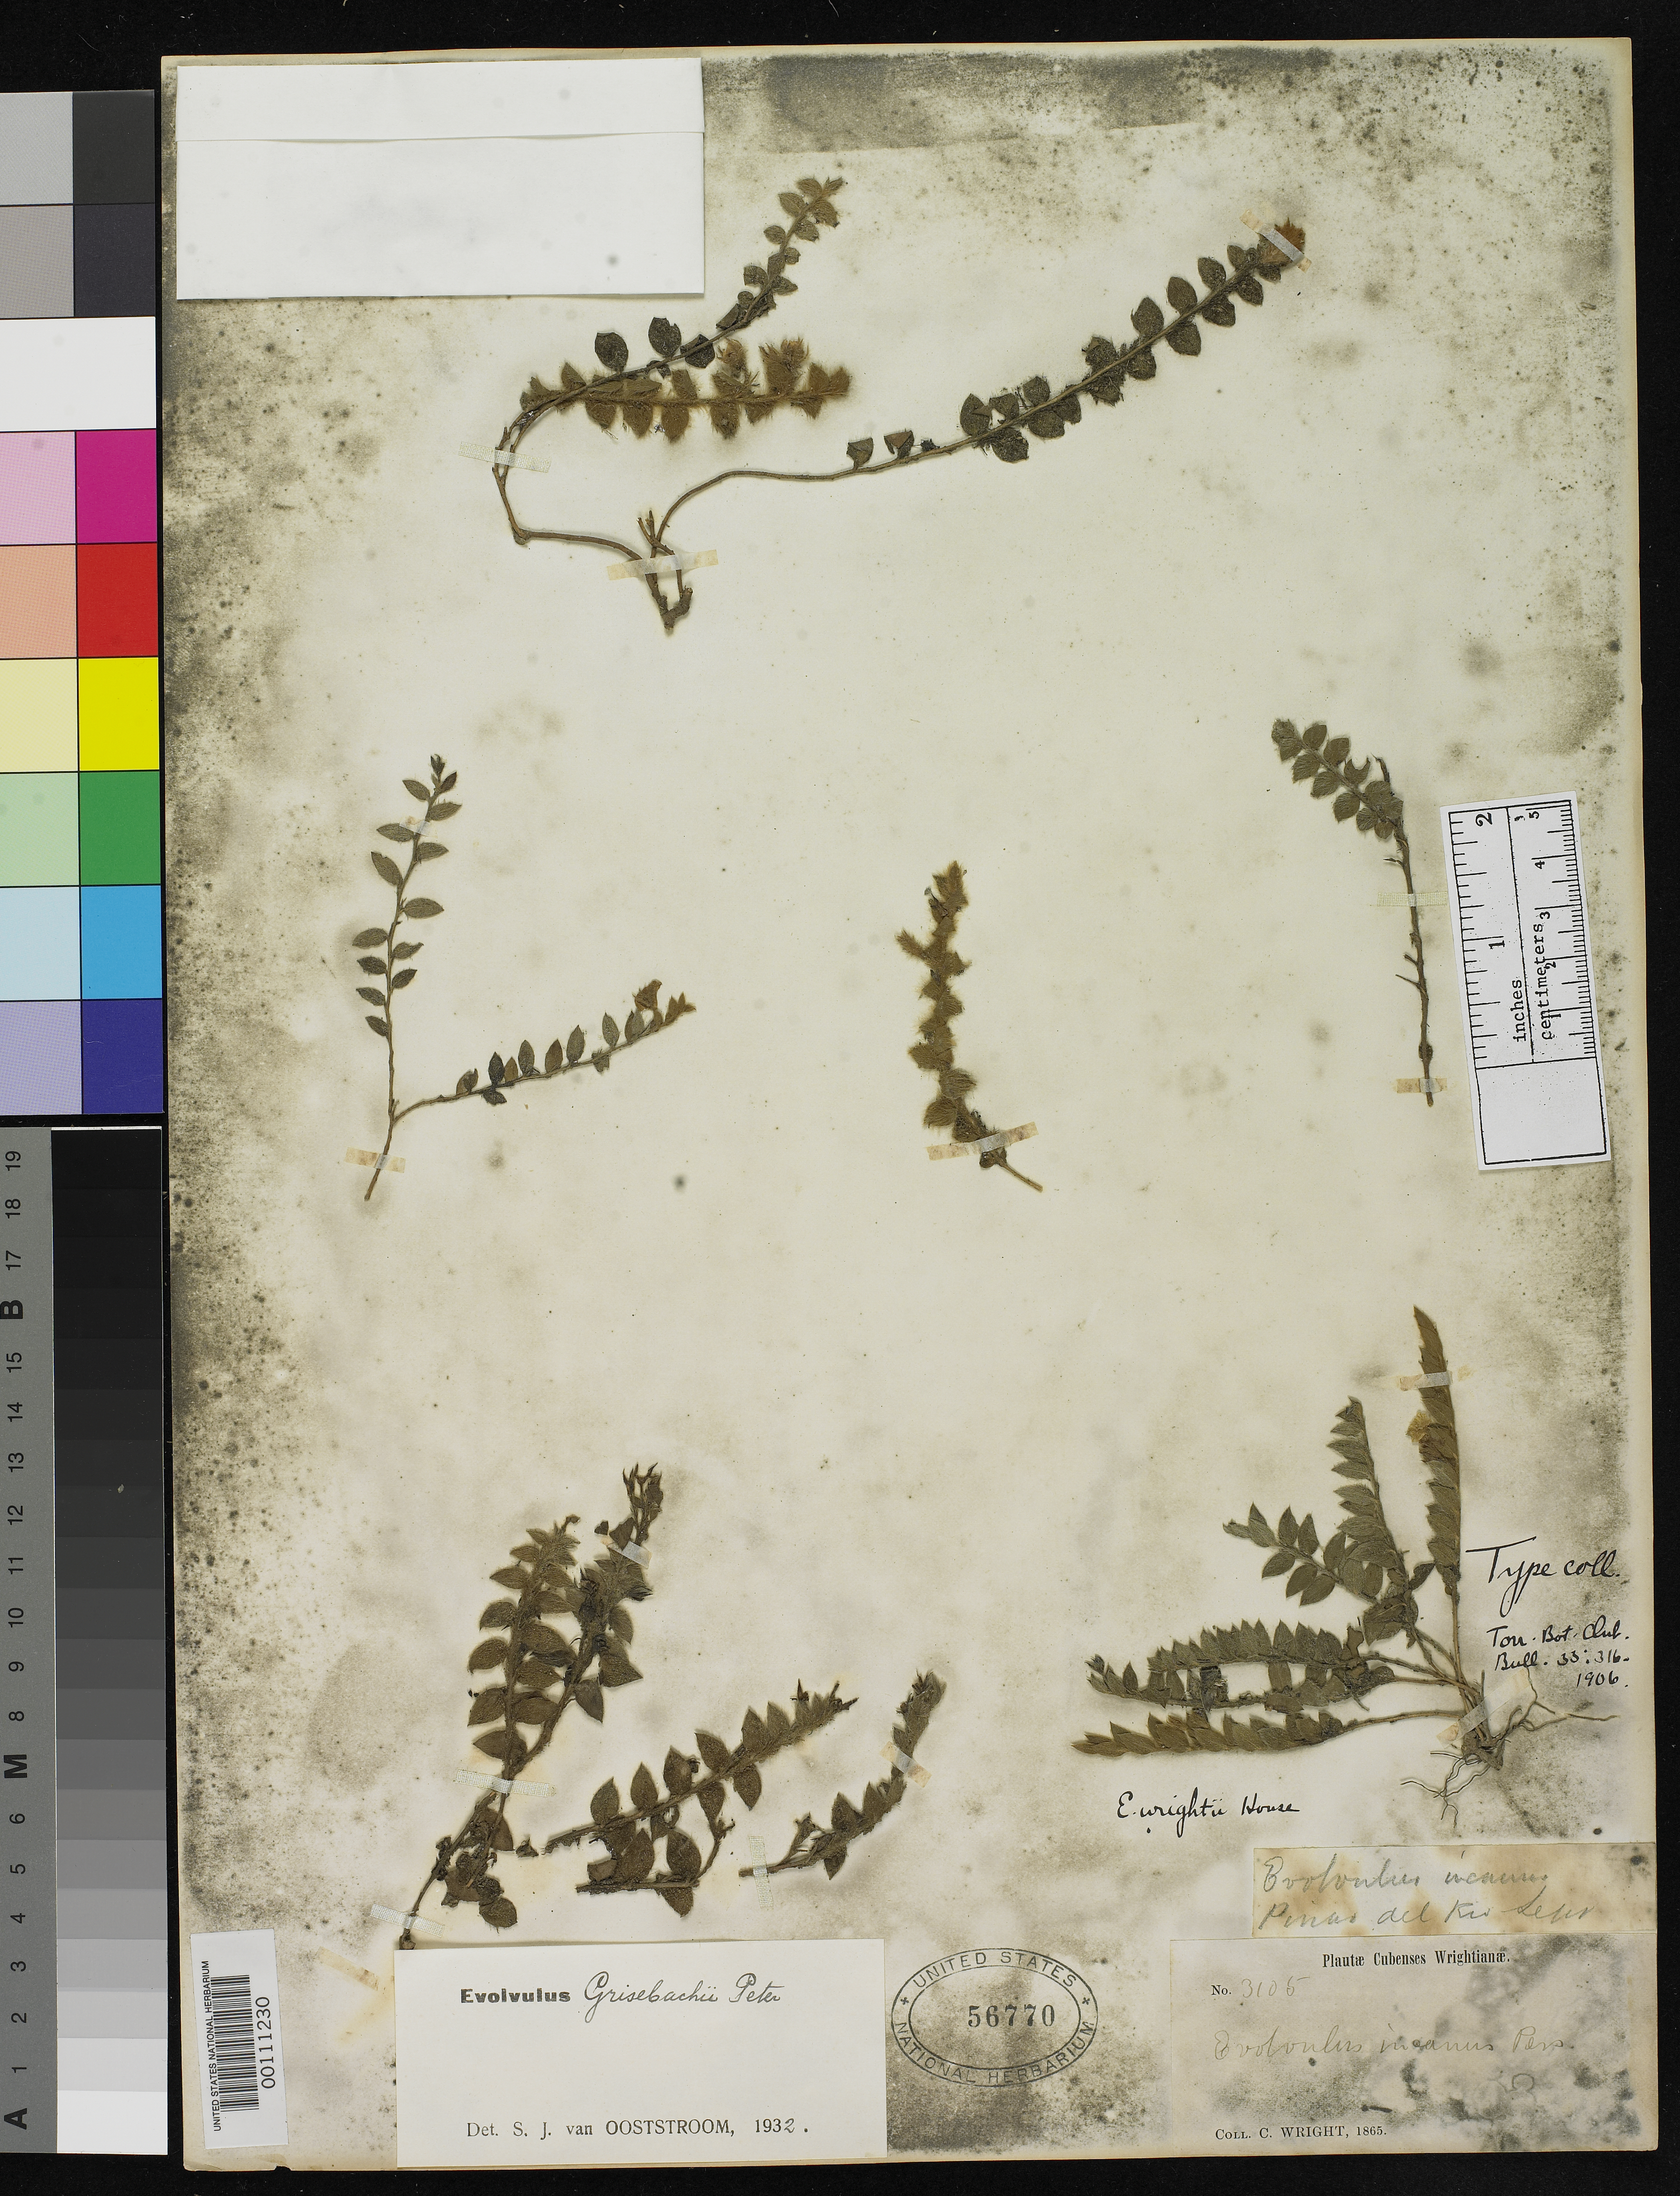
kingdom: Plantae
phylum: Tracheophyta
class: Magnoliopsida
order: Solanales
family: Convolvulaceae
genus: Evolvulus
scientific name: Evolvulus grisebachii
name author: Peter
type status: Isotype; Type Collection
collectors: C. Wright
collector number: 3105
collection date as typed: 1865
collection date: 1865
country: Cuba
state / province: Pinar del Río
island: Greater Antilles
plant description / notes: Evolvulus wrightii House (1906) also based on Wright 3105, but see discussion by Staples et al. (2012, Taxon 61: 673); possibly more than one taxon included under this collection number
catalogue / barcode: US 56770